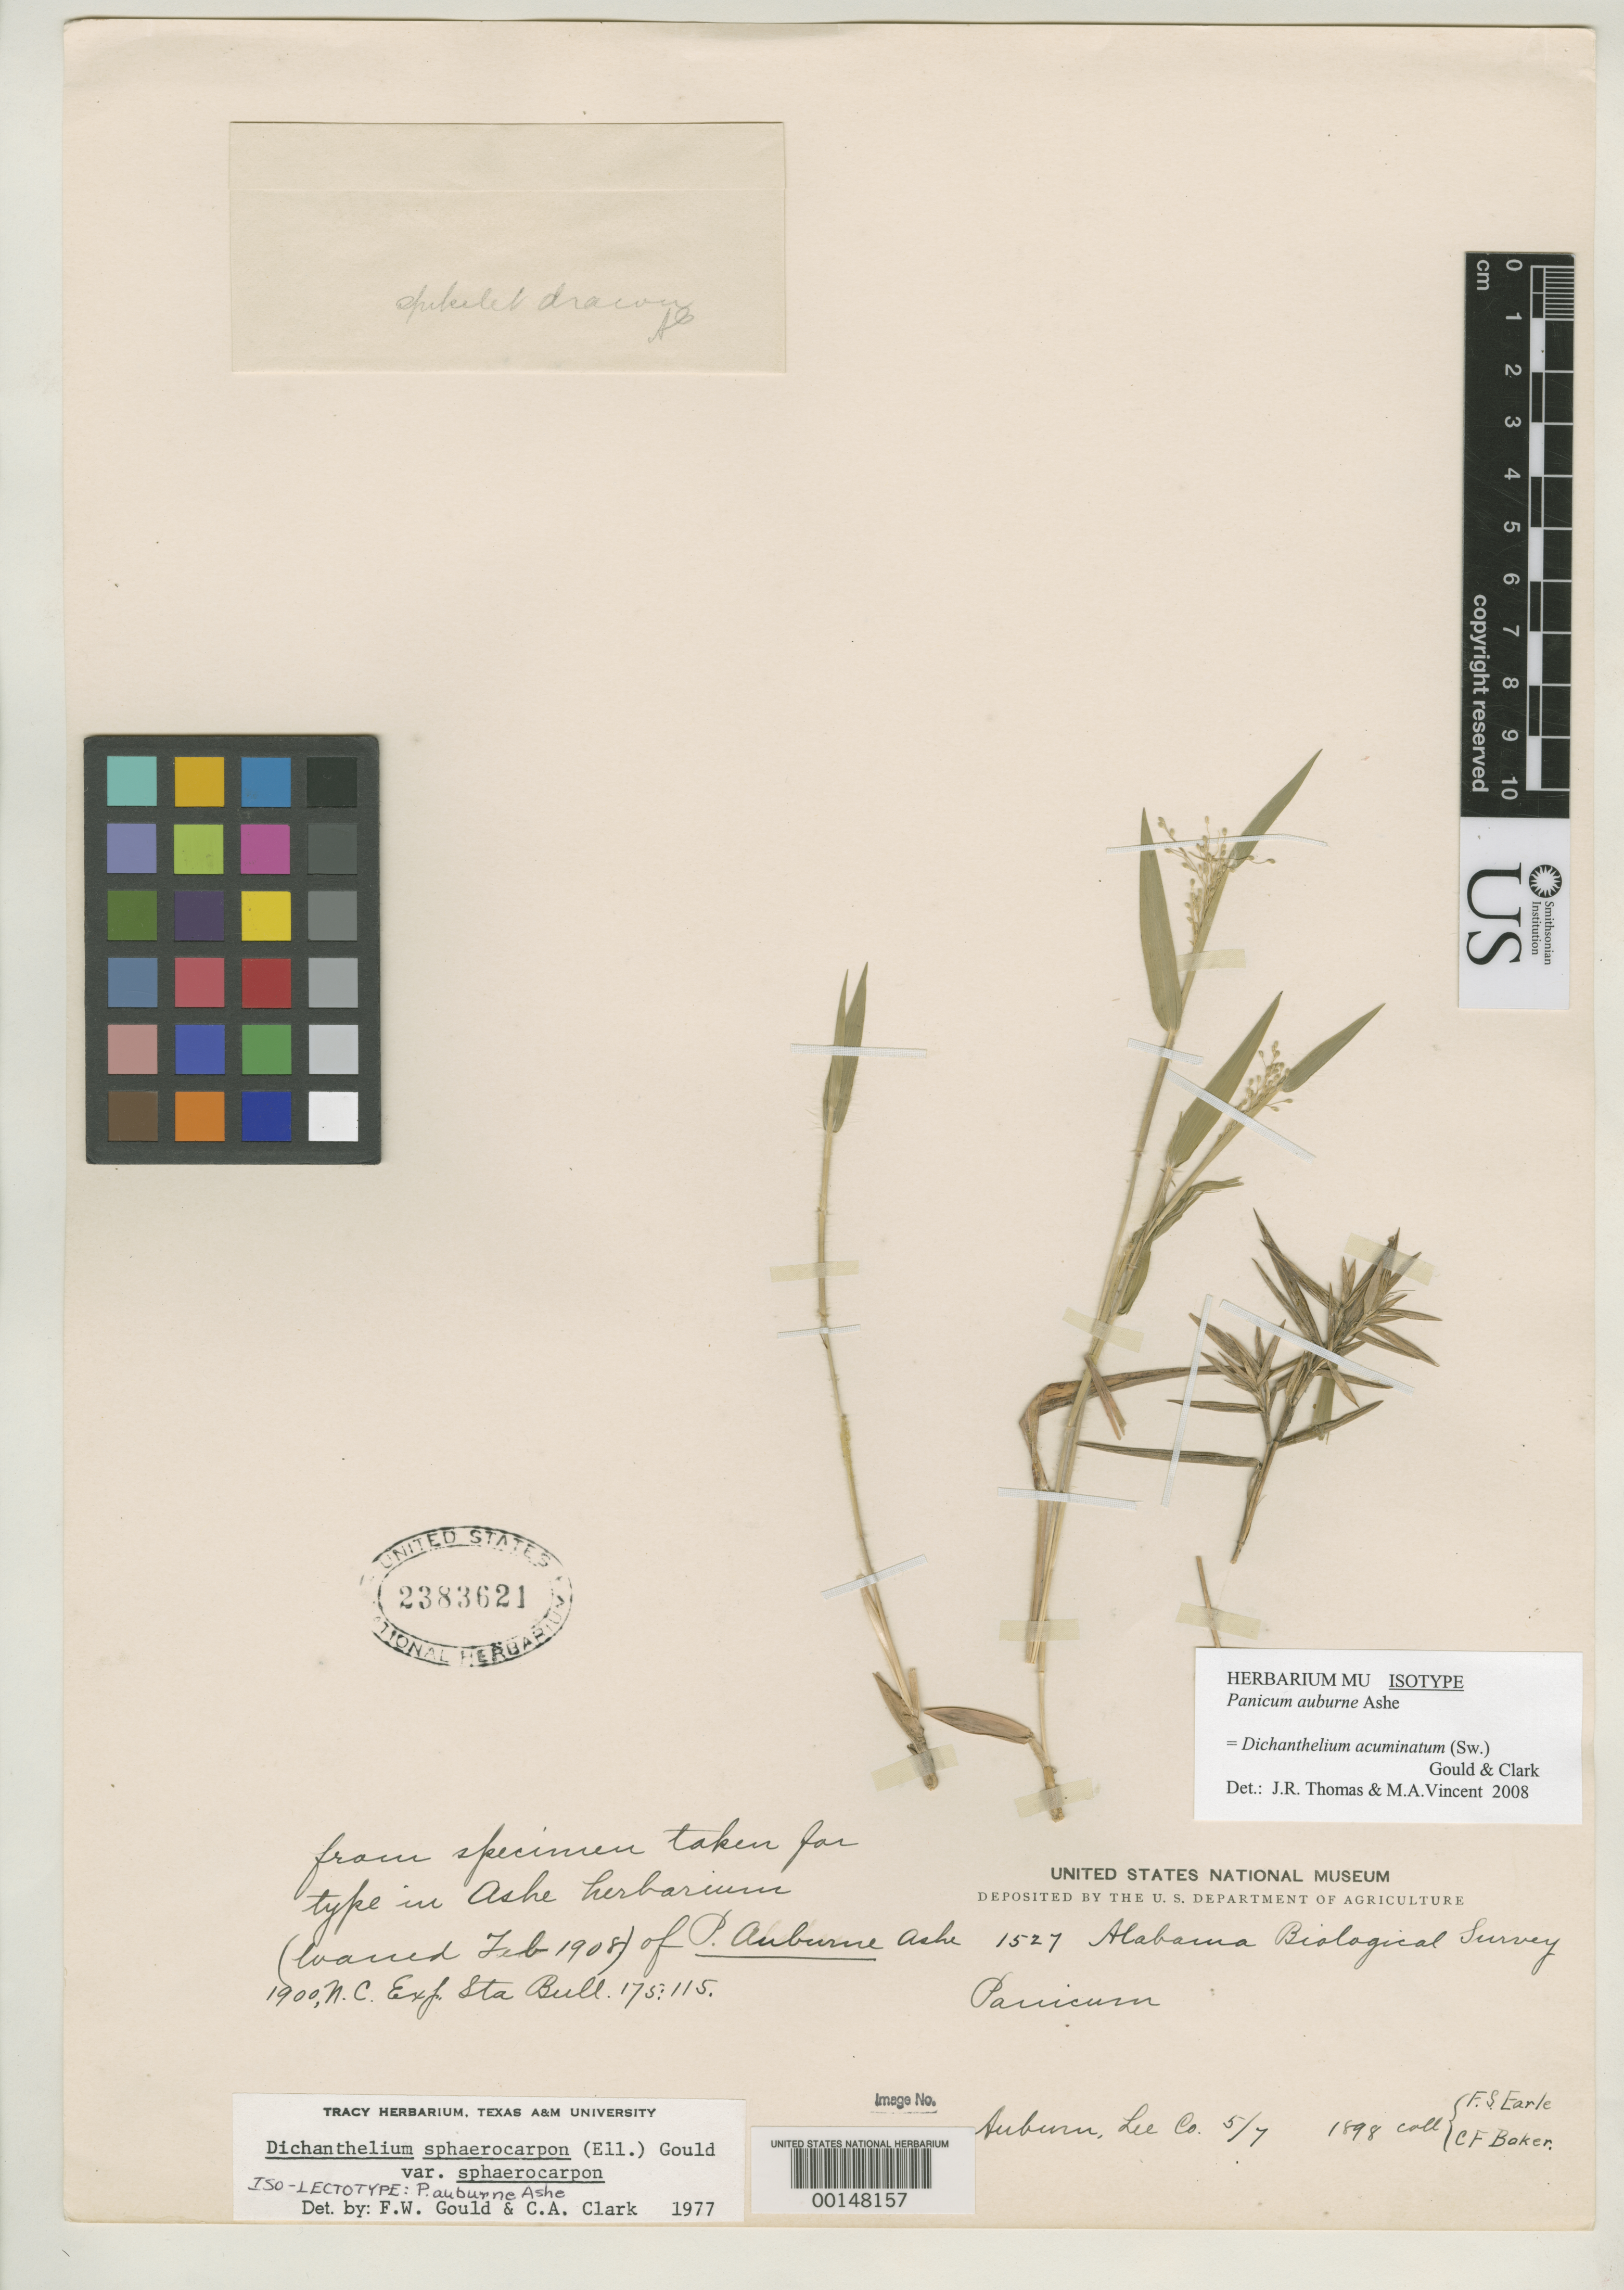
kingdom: Plantae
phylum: Tracheophyta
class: Liliopsida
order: Poales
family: Poaceae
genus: Panicum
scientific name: Panicum auburne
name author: Ashe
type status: Isotype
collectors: F. S. Earle & C. F. Baker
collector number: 1527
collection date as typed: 07 May 1898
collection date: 1898-05-07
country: United States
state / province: Alabama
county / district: Lee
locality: Auburn.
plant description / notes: Fragmentary material of type specimen ex Ashe Herbarium. Annotated as "Iso-lectotype" by F.W. Gould & C.A. Clark (1977) but not cited as such in their monograph (1978) (and cited under D. acuminatum, not under D. sphaerocarpon as annotated by them); annotated as "isotype" by Thomas & Vincent (2008).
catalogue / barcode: US 2383621